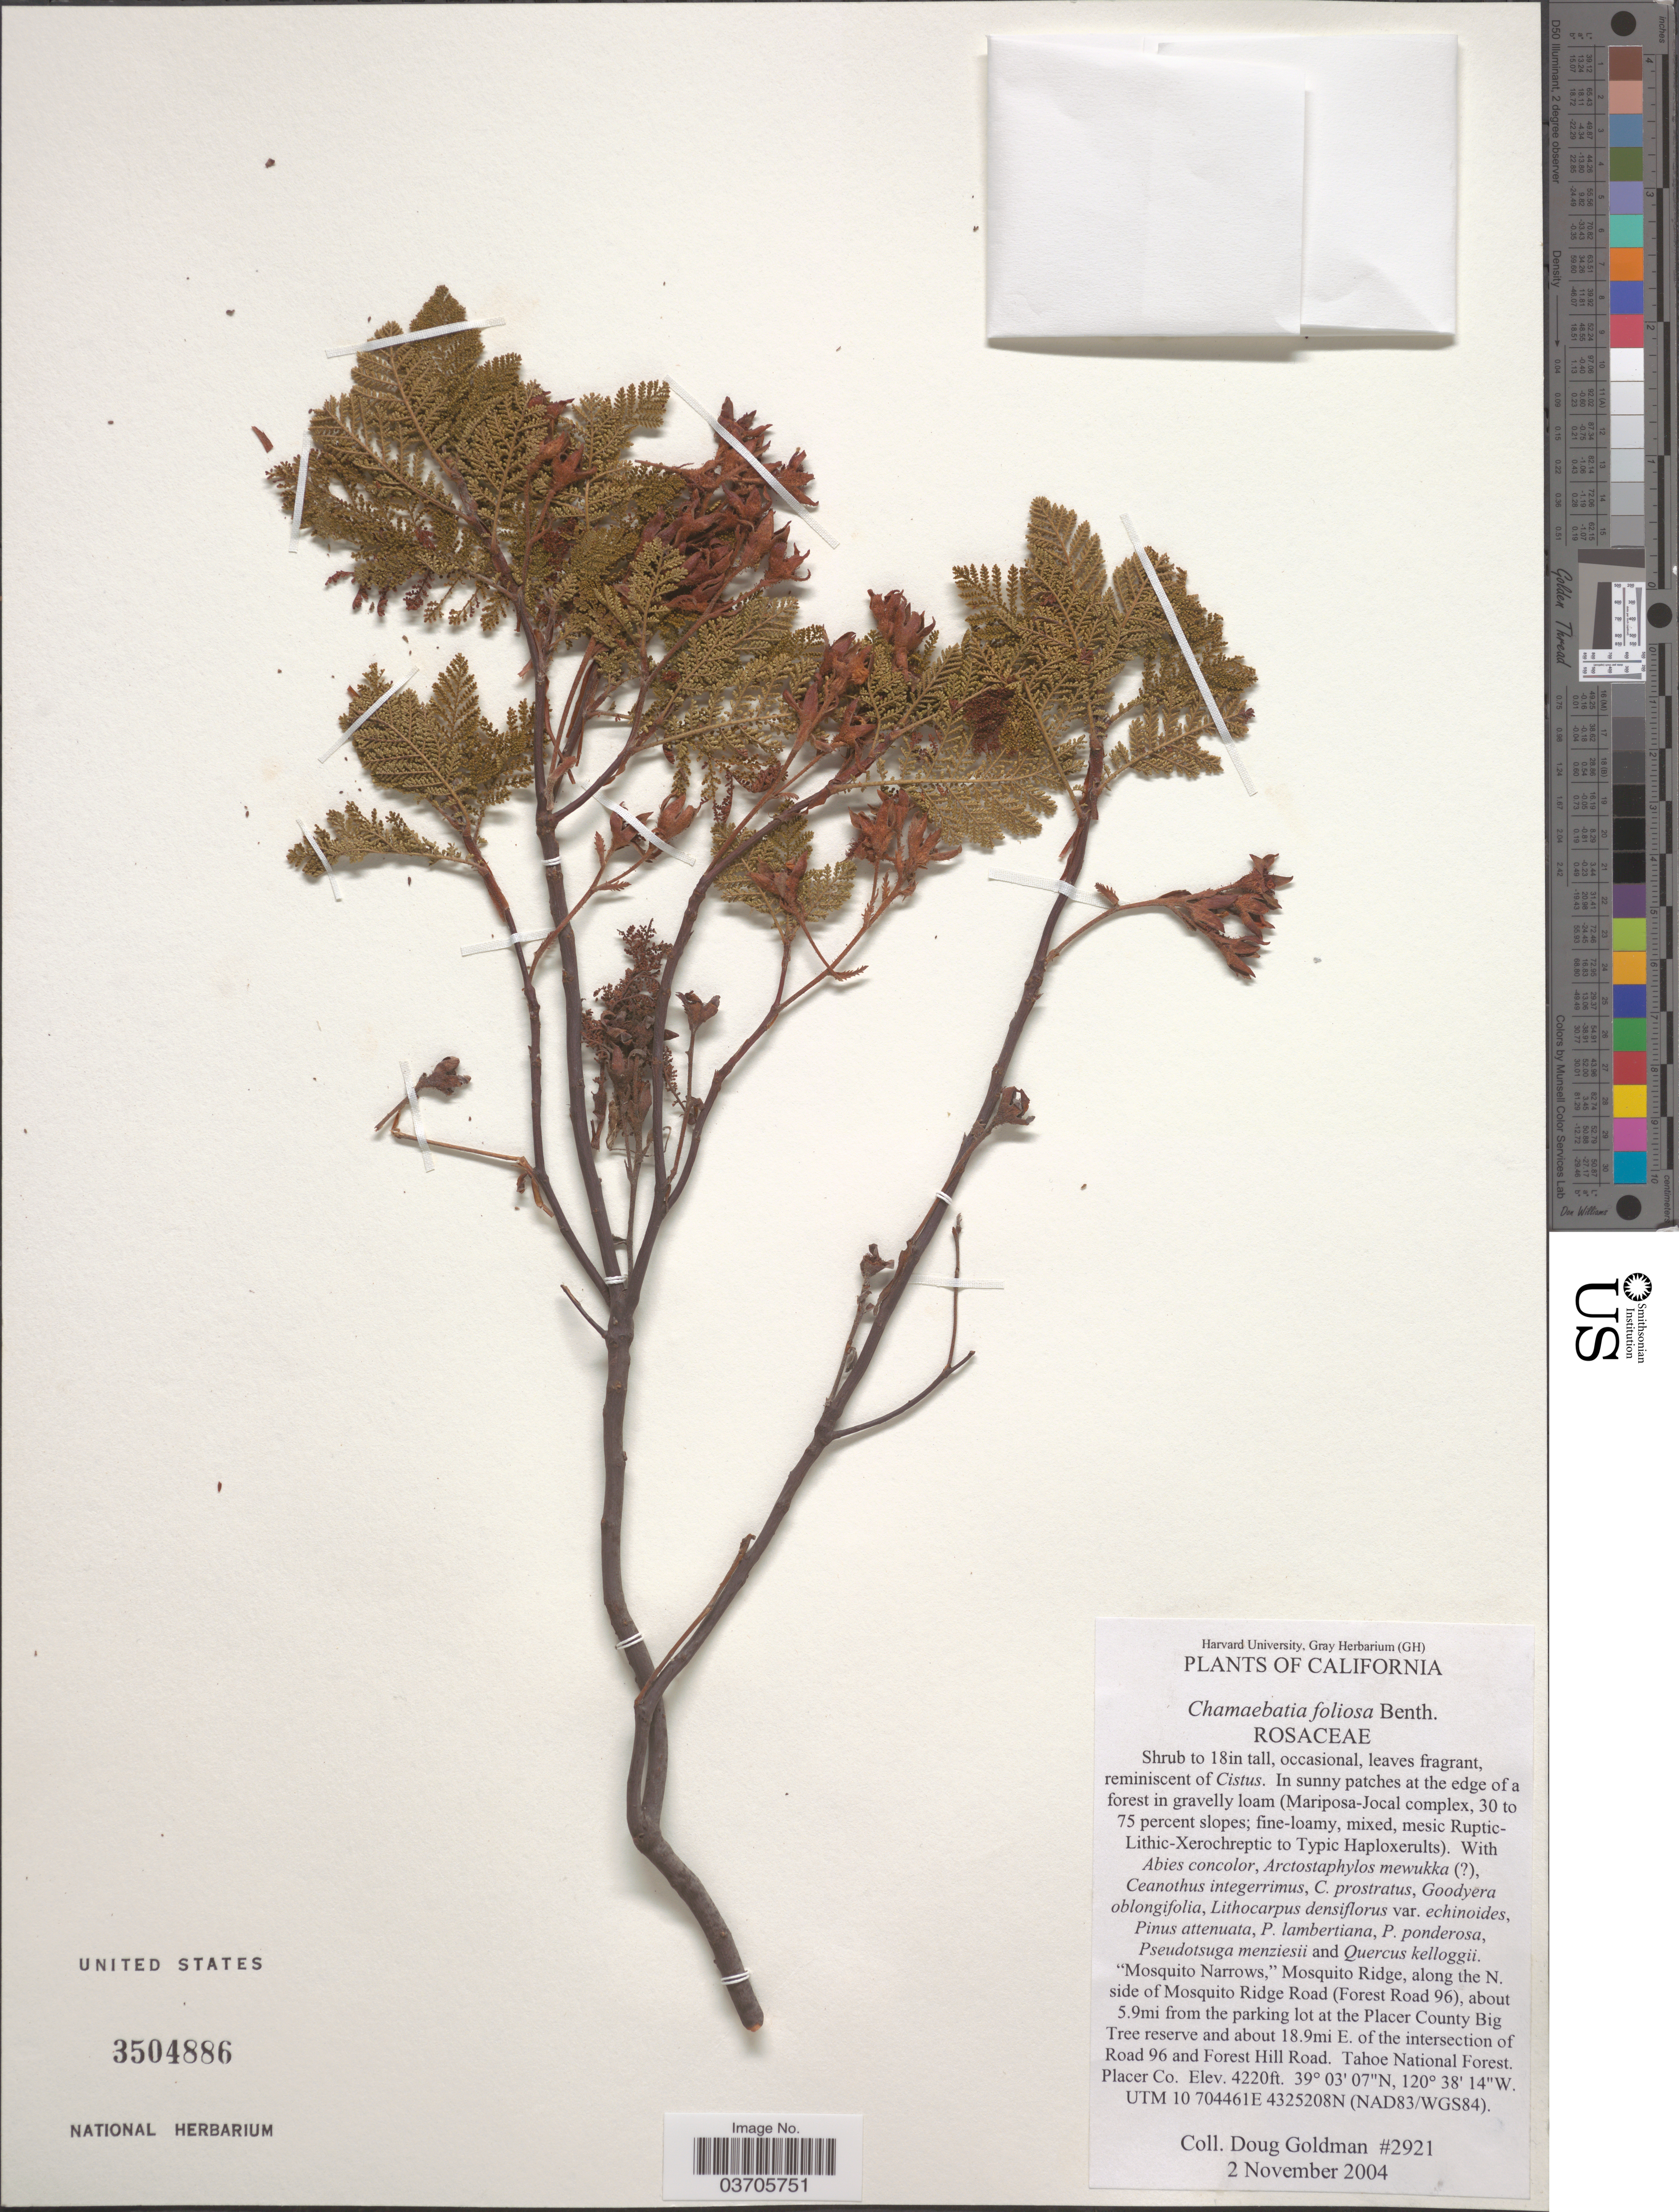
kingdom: Plantae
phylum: Tracheophyta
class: Magnoliopsida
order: Rosales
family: Rosaceae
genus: Chamaebatia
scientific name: Chamaebatia foliolosa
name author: Benth.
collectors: D. Goldman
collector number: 2921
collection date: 2004-11-02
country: United States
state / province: California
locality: Mosquito Narrows,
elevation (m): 1286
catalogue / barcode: US 3504886